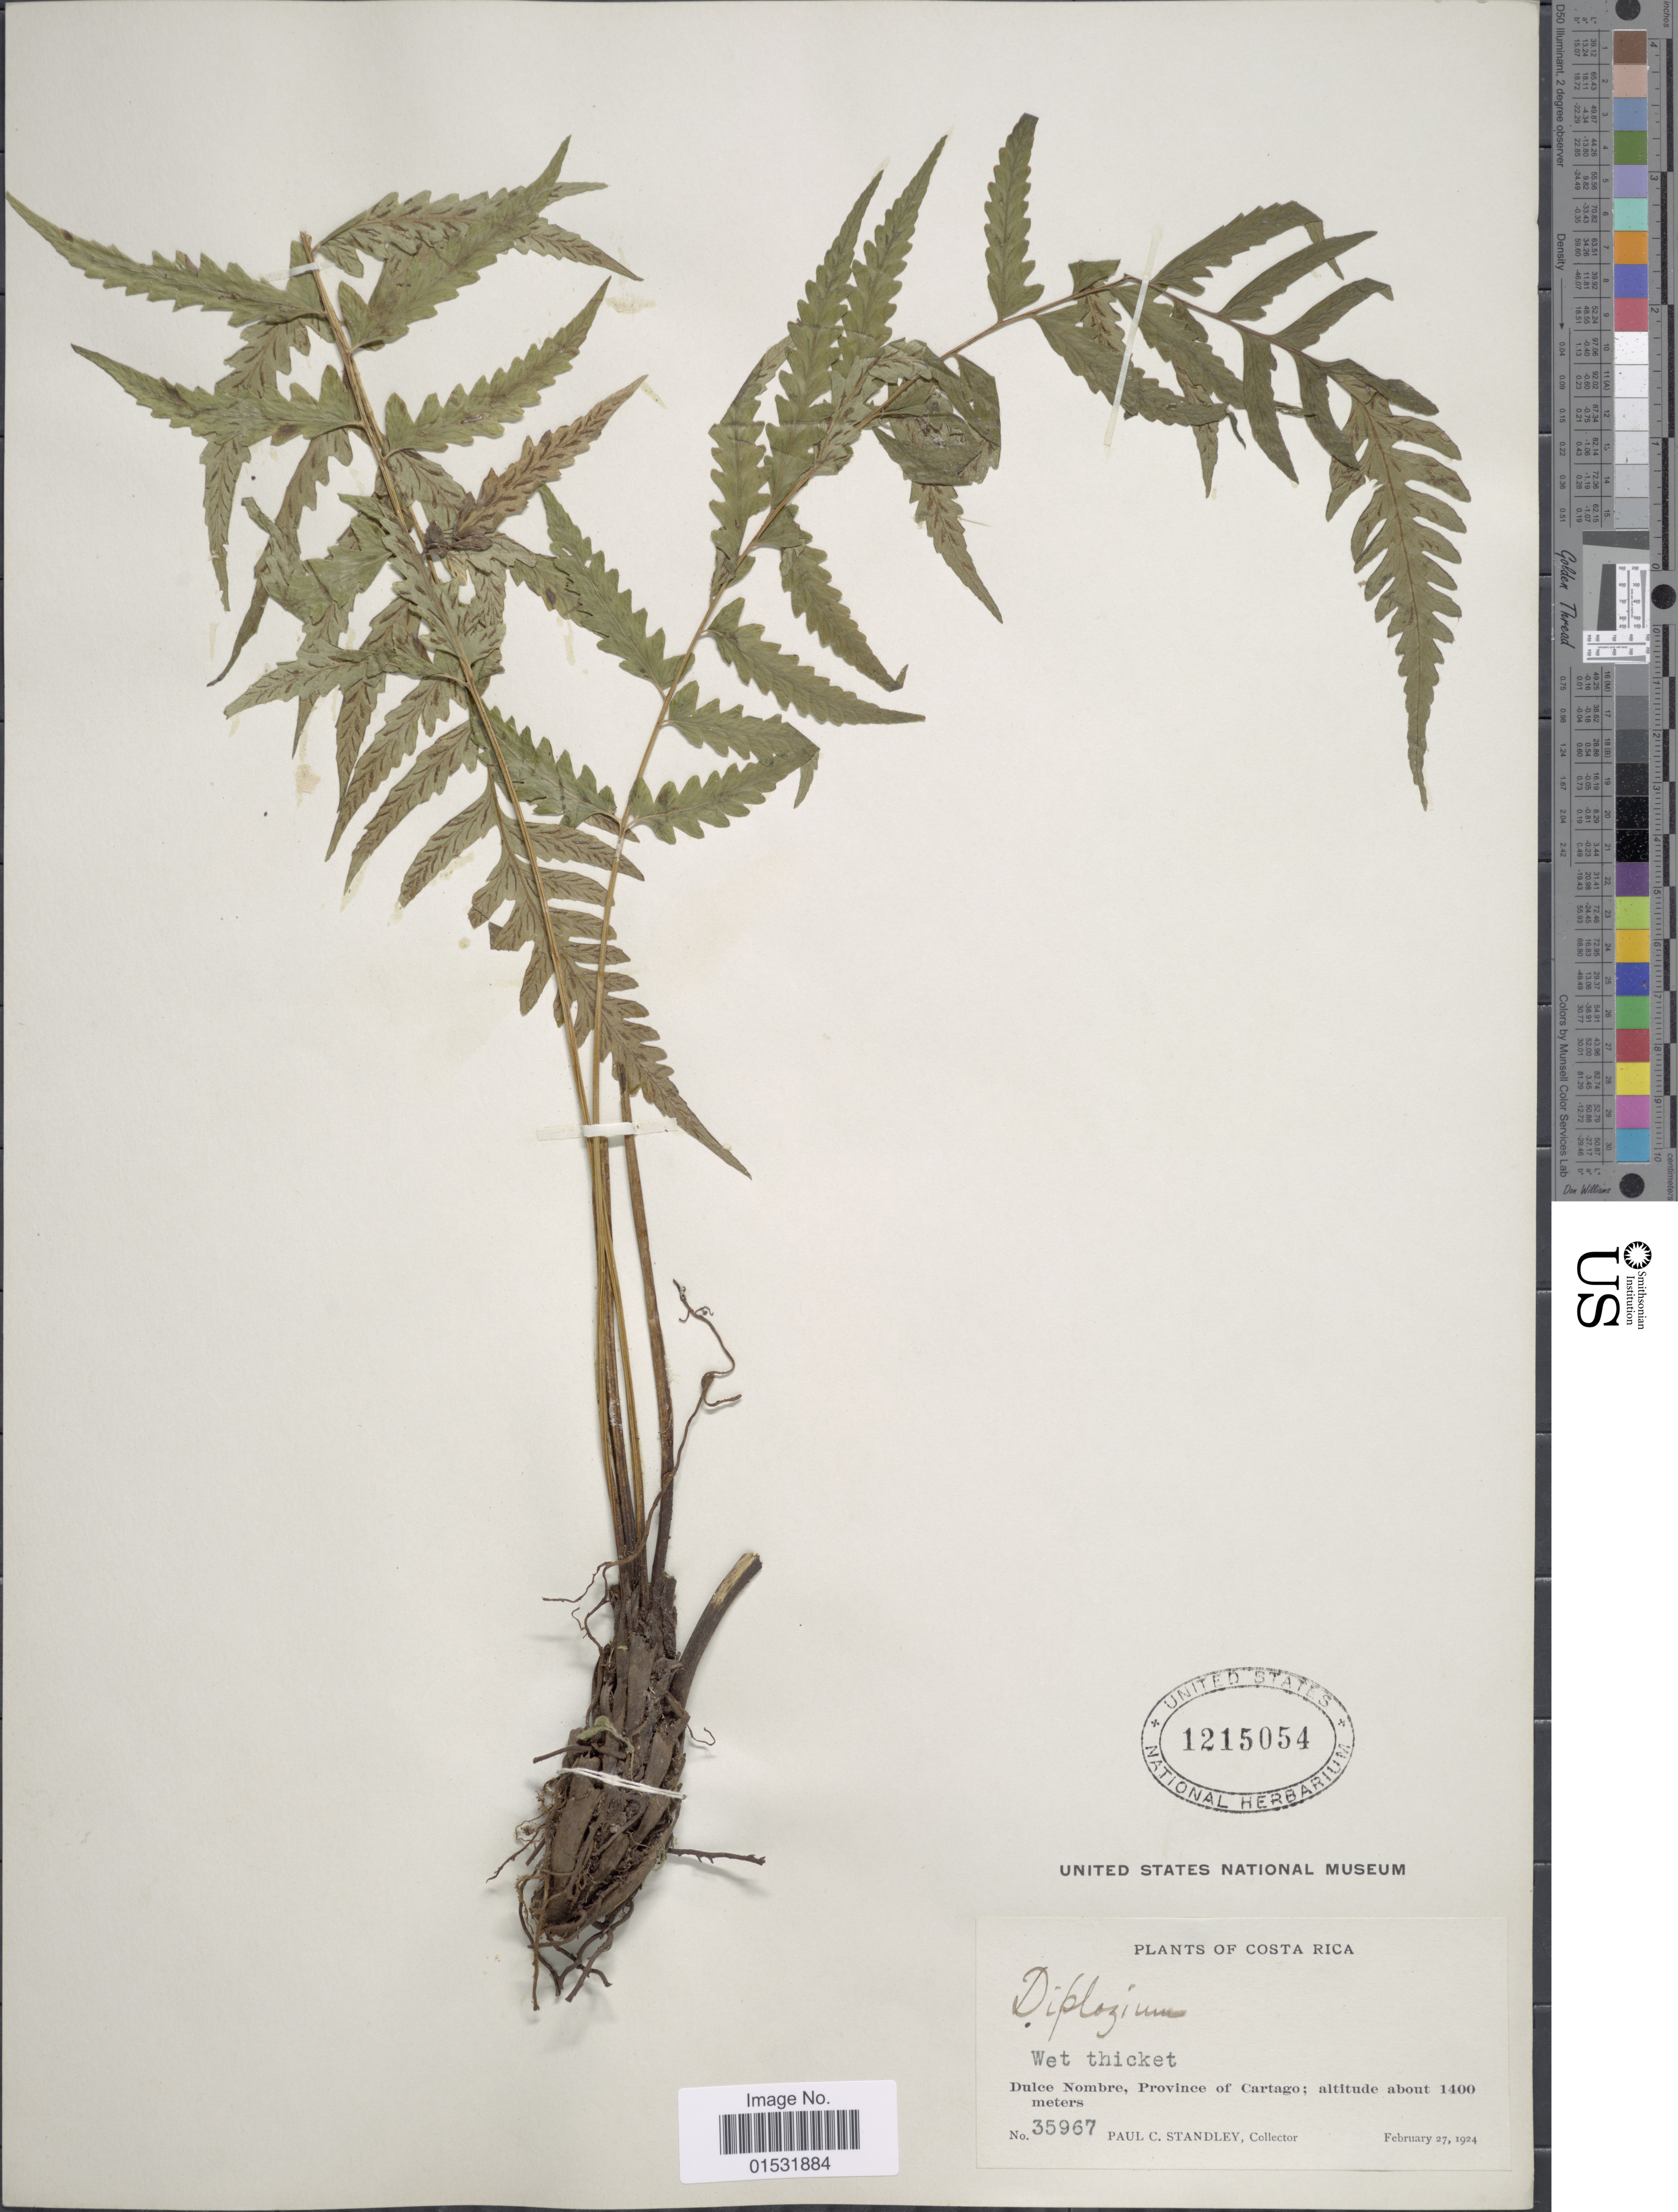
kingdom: Plantae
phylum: Tracheophyta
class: Polypodiopsida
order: Polypodiales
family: Athyriaceae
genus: Diplazium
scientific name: Diplazium lonchophyllum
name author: Kunze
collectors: P. C. Standley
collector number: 35967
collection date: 1924-02-27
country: Costa Rica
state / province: Cartago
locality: Dulce Nombre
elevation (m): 1400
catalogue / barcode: US 1215054